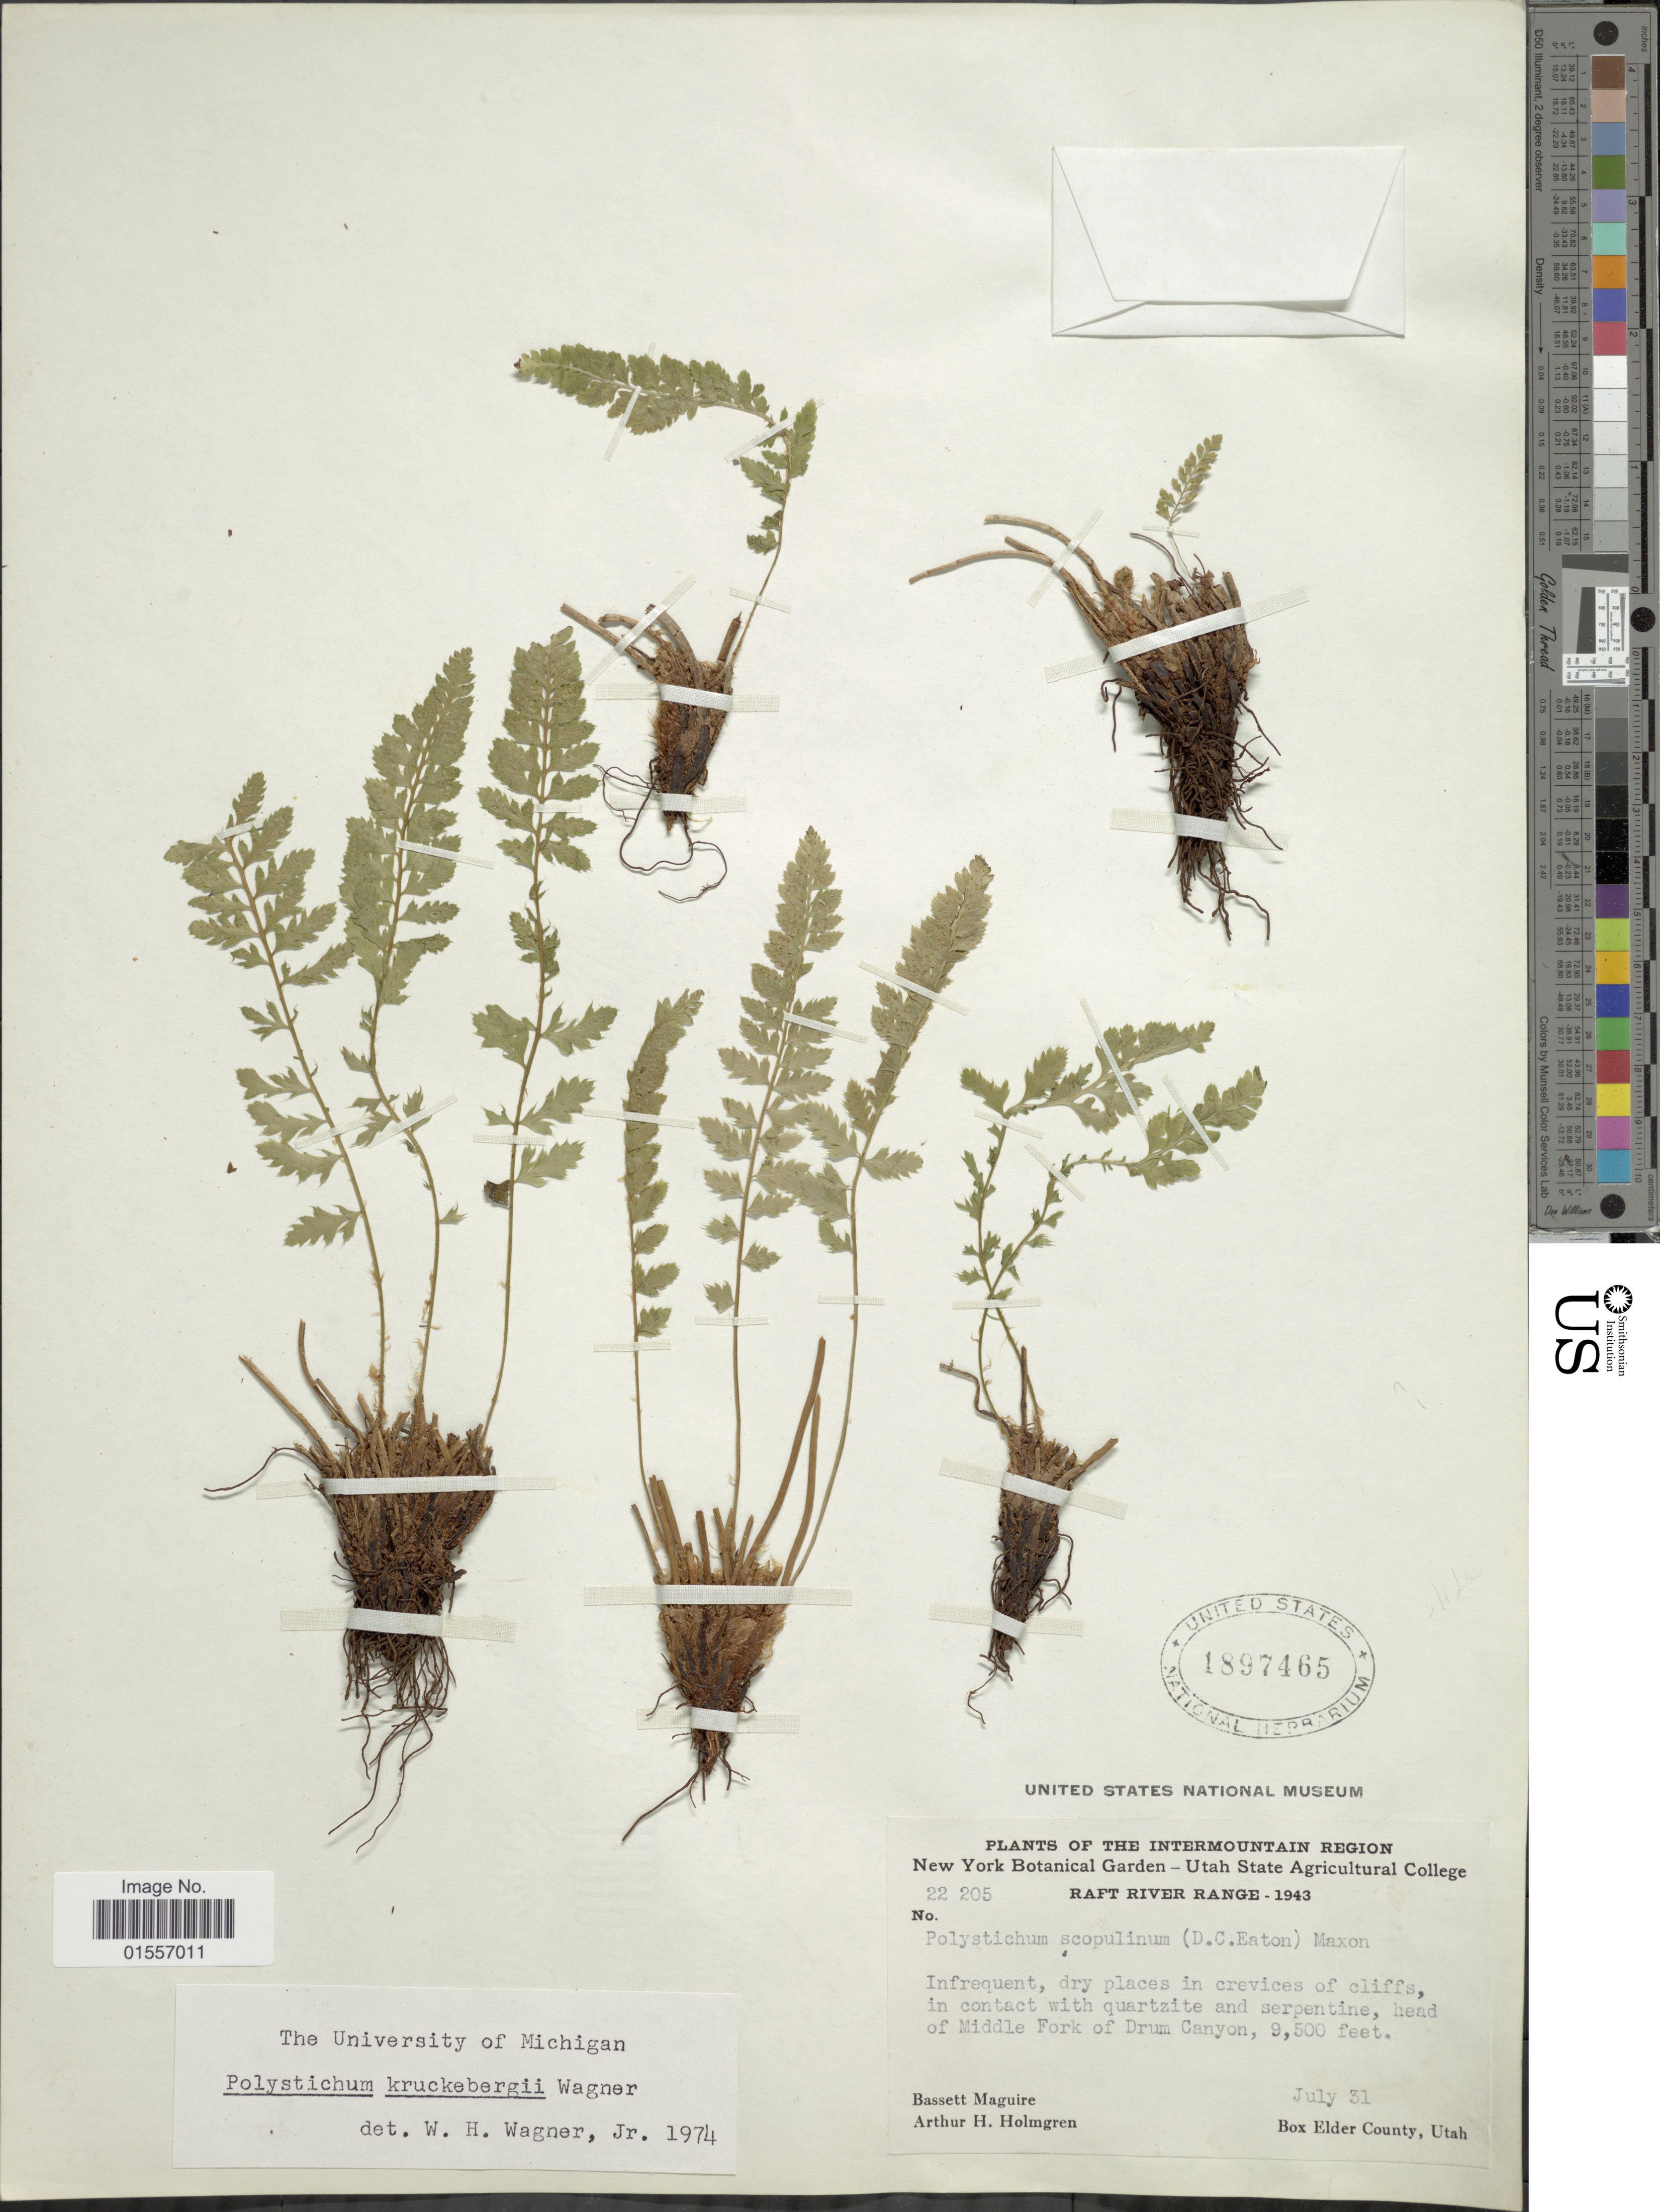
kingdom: Plantae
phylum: Tracheophyta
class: Polypodiopsida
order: Polypodiales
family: Dryopteridaceae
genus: Polystichum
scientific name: Polystichum kruckebergii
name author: W.H. Wagner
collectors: B. Maguire & A. H. Holmgren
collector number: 22205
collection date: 1943-07-31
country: United States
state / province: Utah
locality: Intermountain Region, head of Middle Fork of Drum Canyon, Boc Elder County, Utah.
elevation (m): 2896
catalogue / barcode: US 1897465